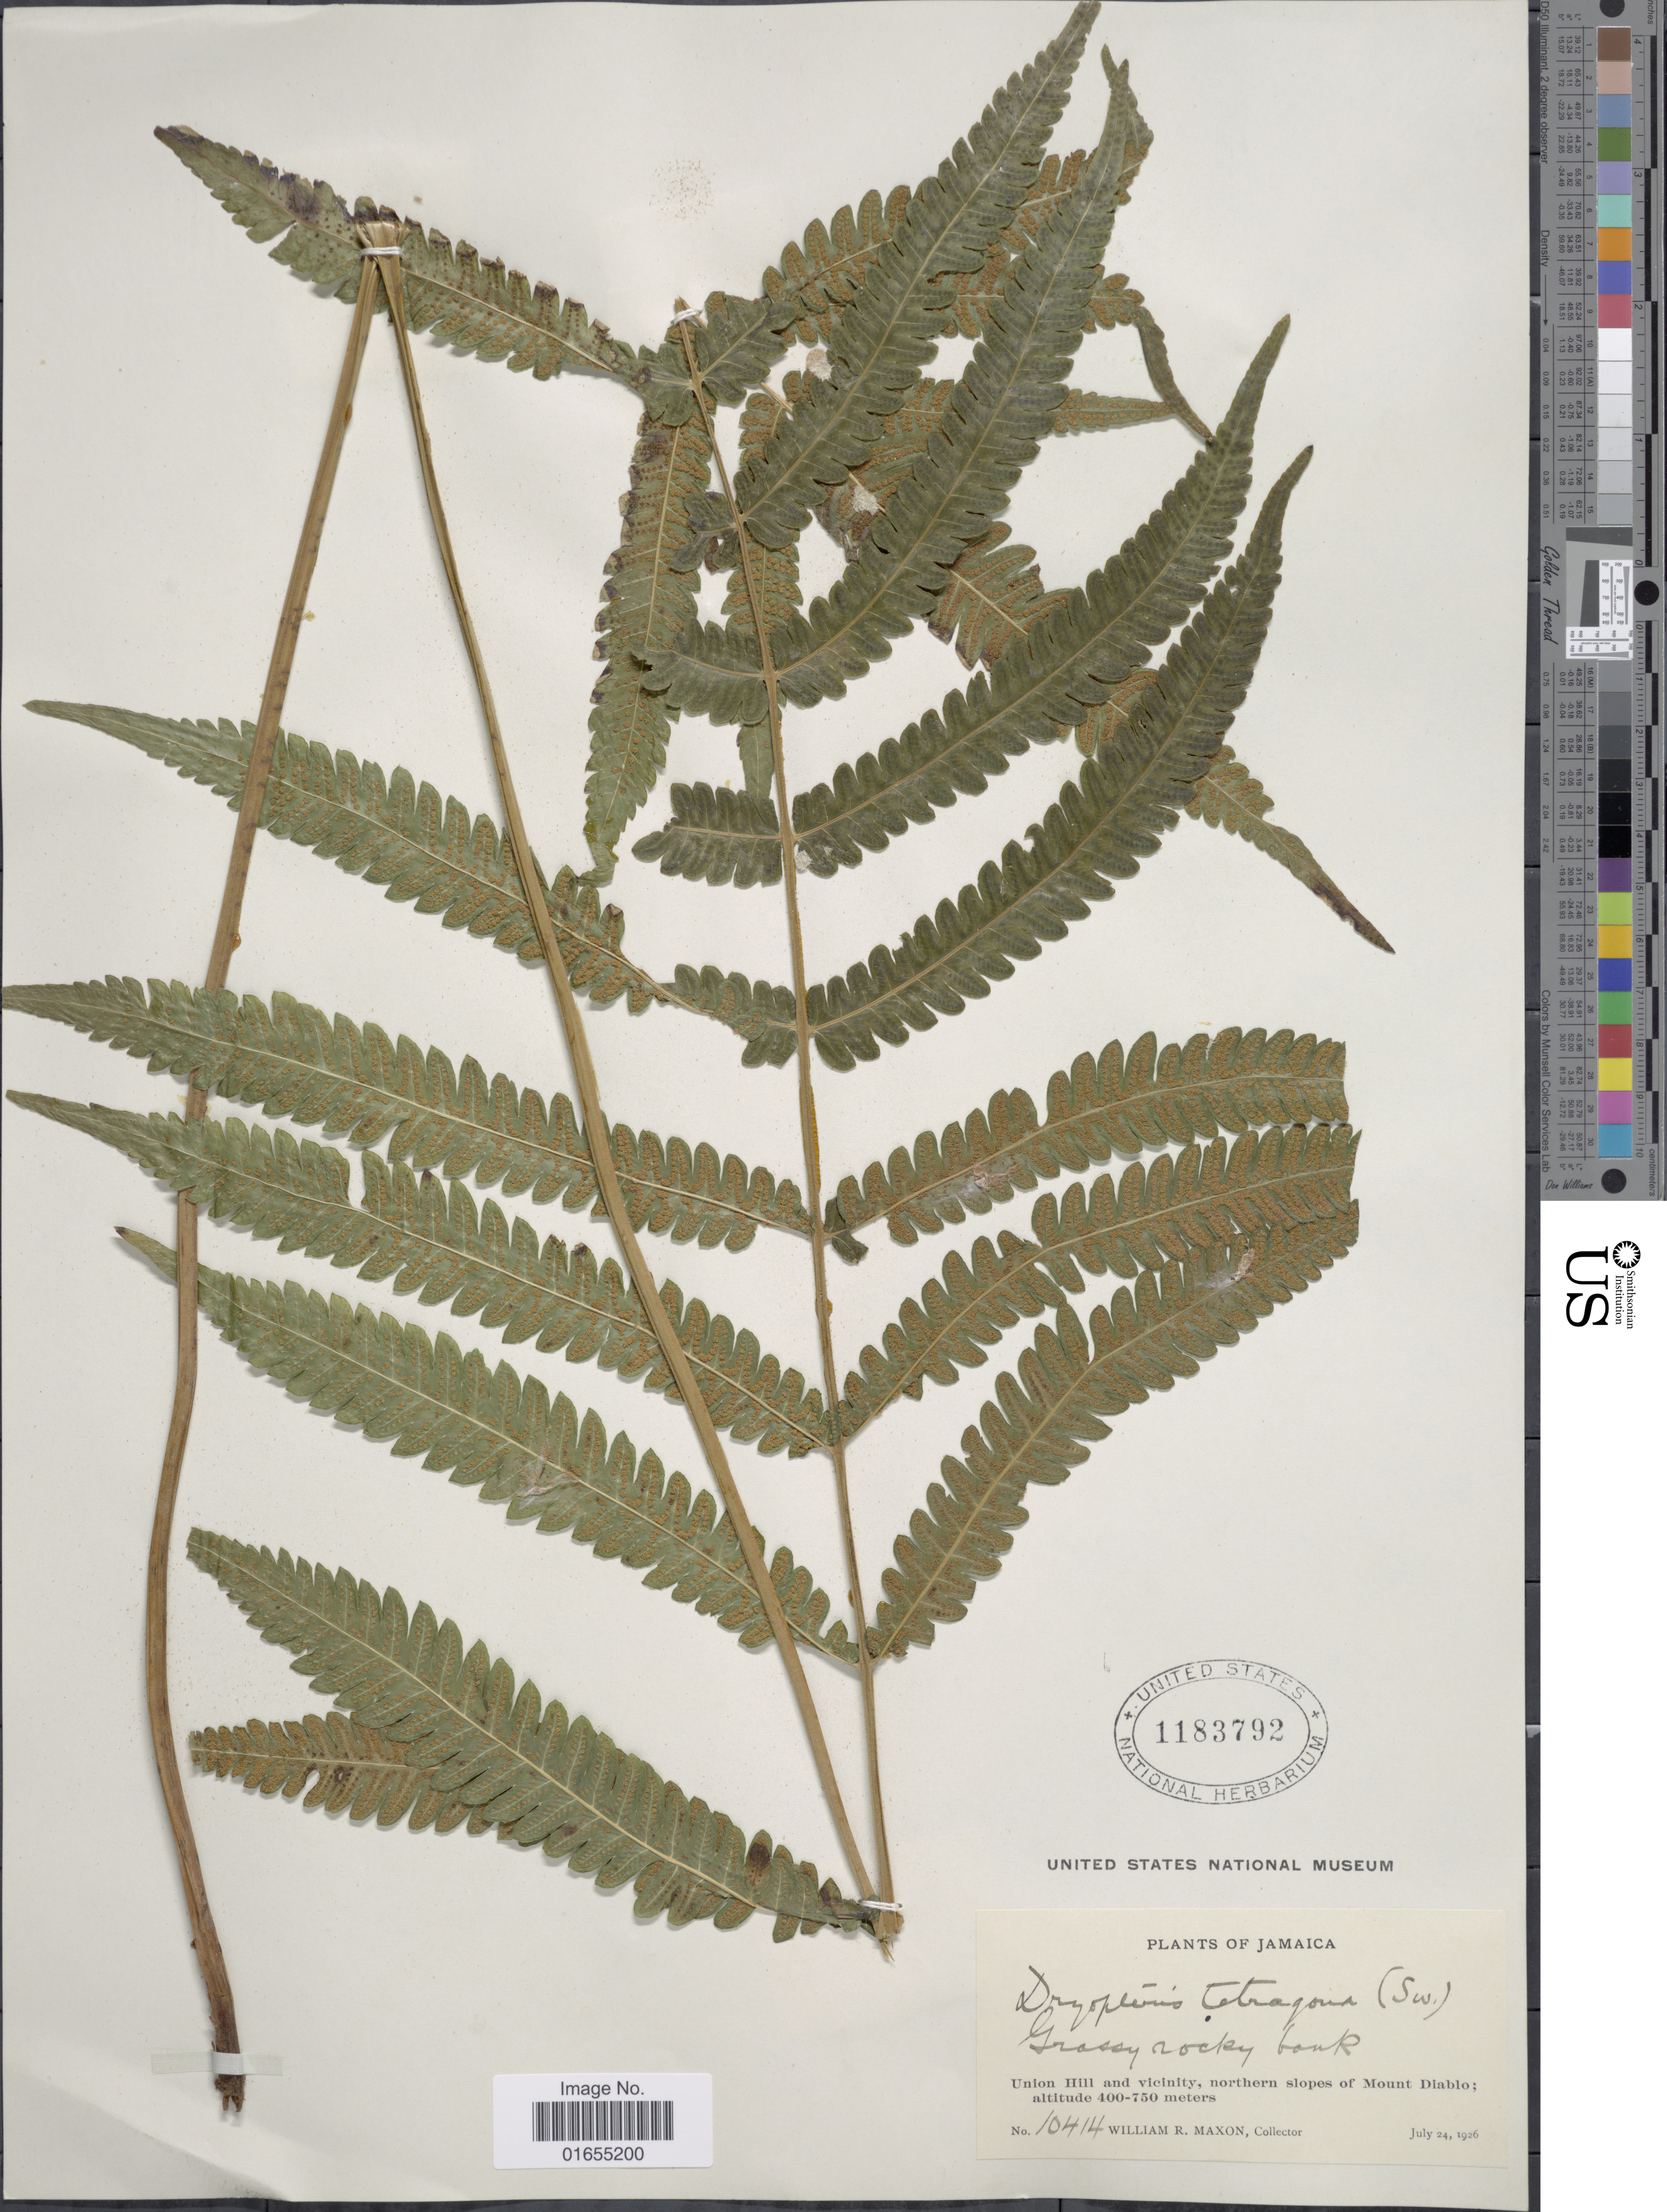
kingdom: Plantae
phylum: Tracheophyta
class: Polypodiopsida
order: Polypodiales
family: Thelypteridaceae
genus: Goniopteris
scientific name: Goniopteris subtetragona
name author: (Link) Vareschi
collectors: W. R. Maxon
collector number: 10414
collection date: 1926-07-24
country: Jamaica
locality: Union Hill and vicinity, northern slopes of Mount Diablo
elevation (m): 400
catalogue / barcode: US 1183792